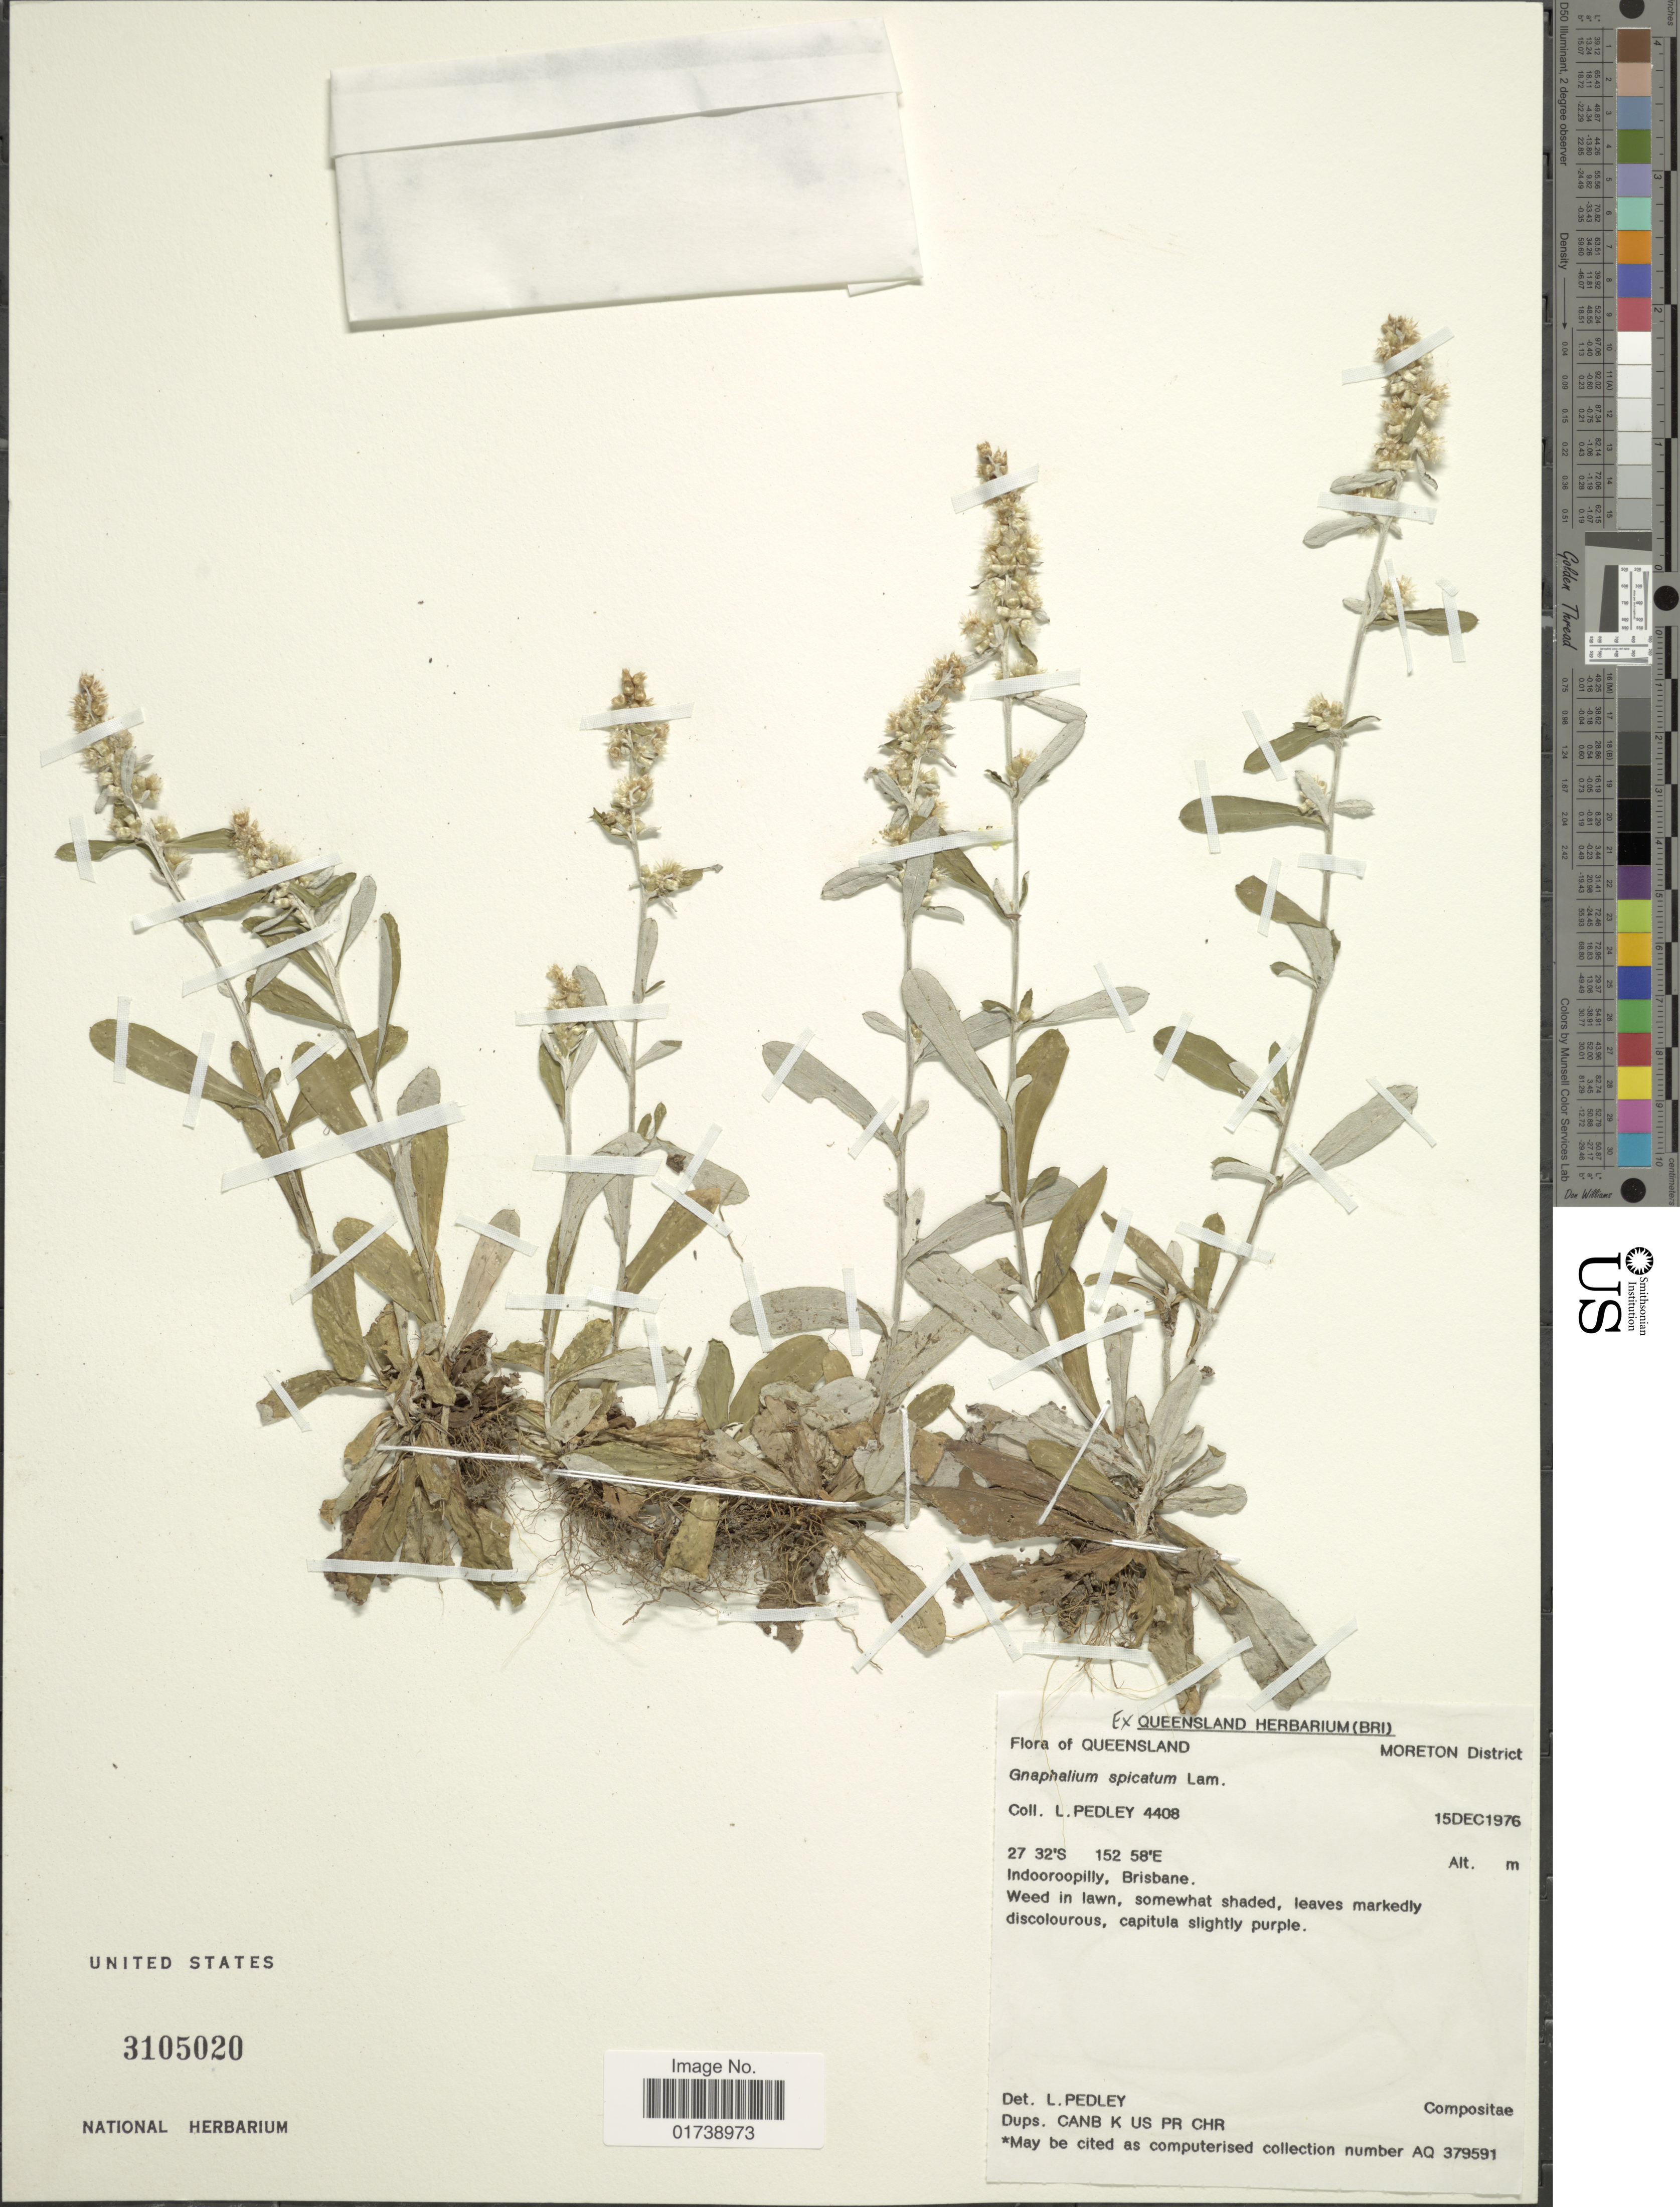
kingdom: Plantae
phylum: Tracheophyta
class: Magnoliopsida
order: Asterales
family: Asteraceae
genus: Gamochaeta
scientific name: Gamochaeta spicata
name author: (Lam.) Cabrera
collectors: L. Pedley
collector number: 4408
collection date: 1976-12-15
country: Australia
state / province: Queensland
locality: Moreton District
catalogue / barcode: US 3105020